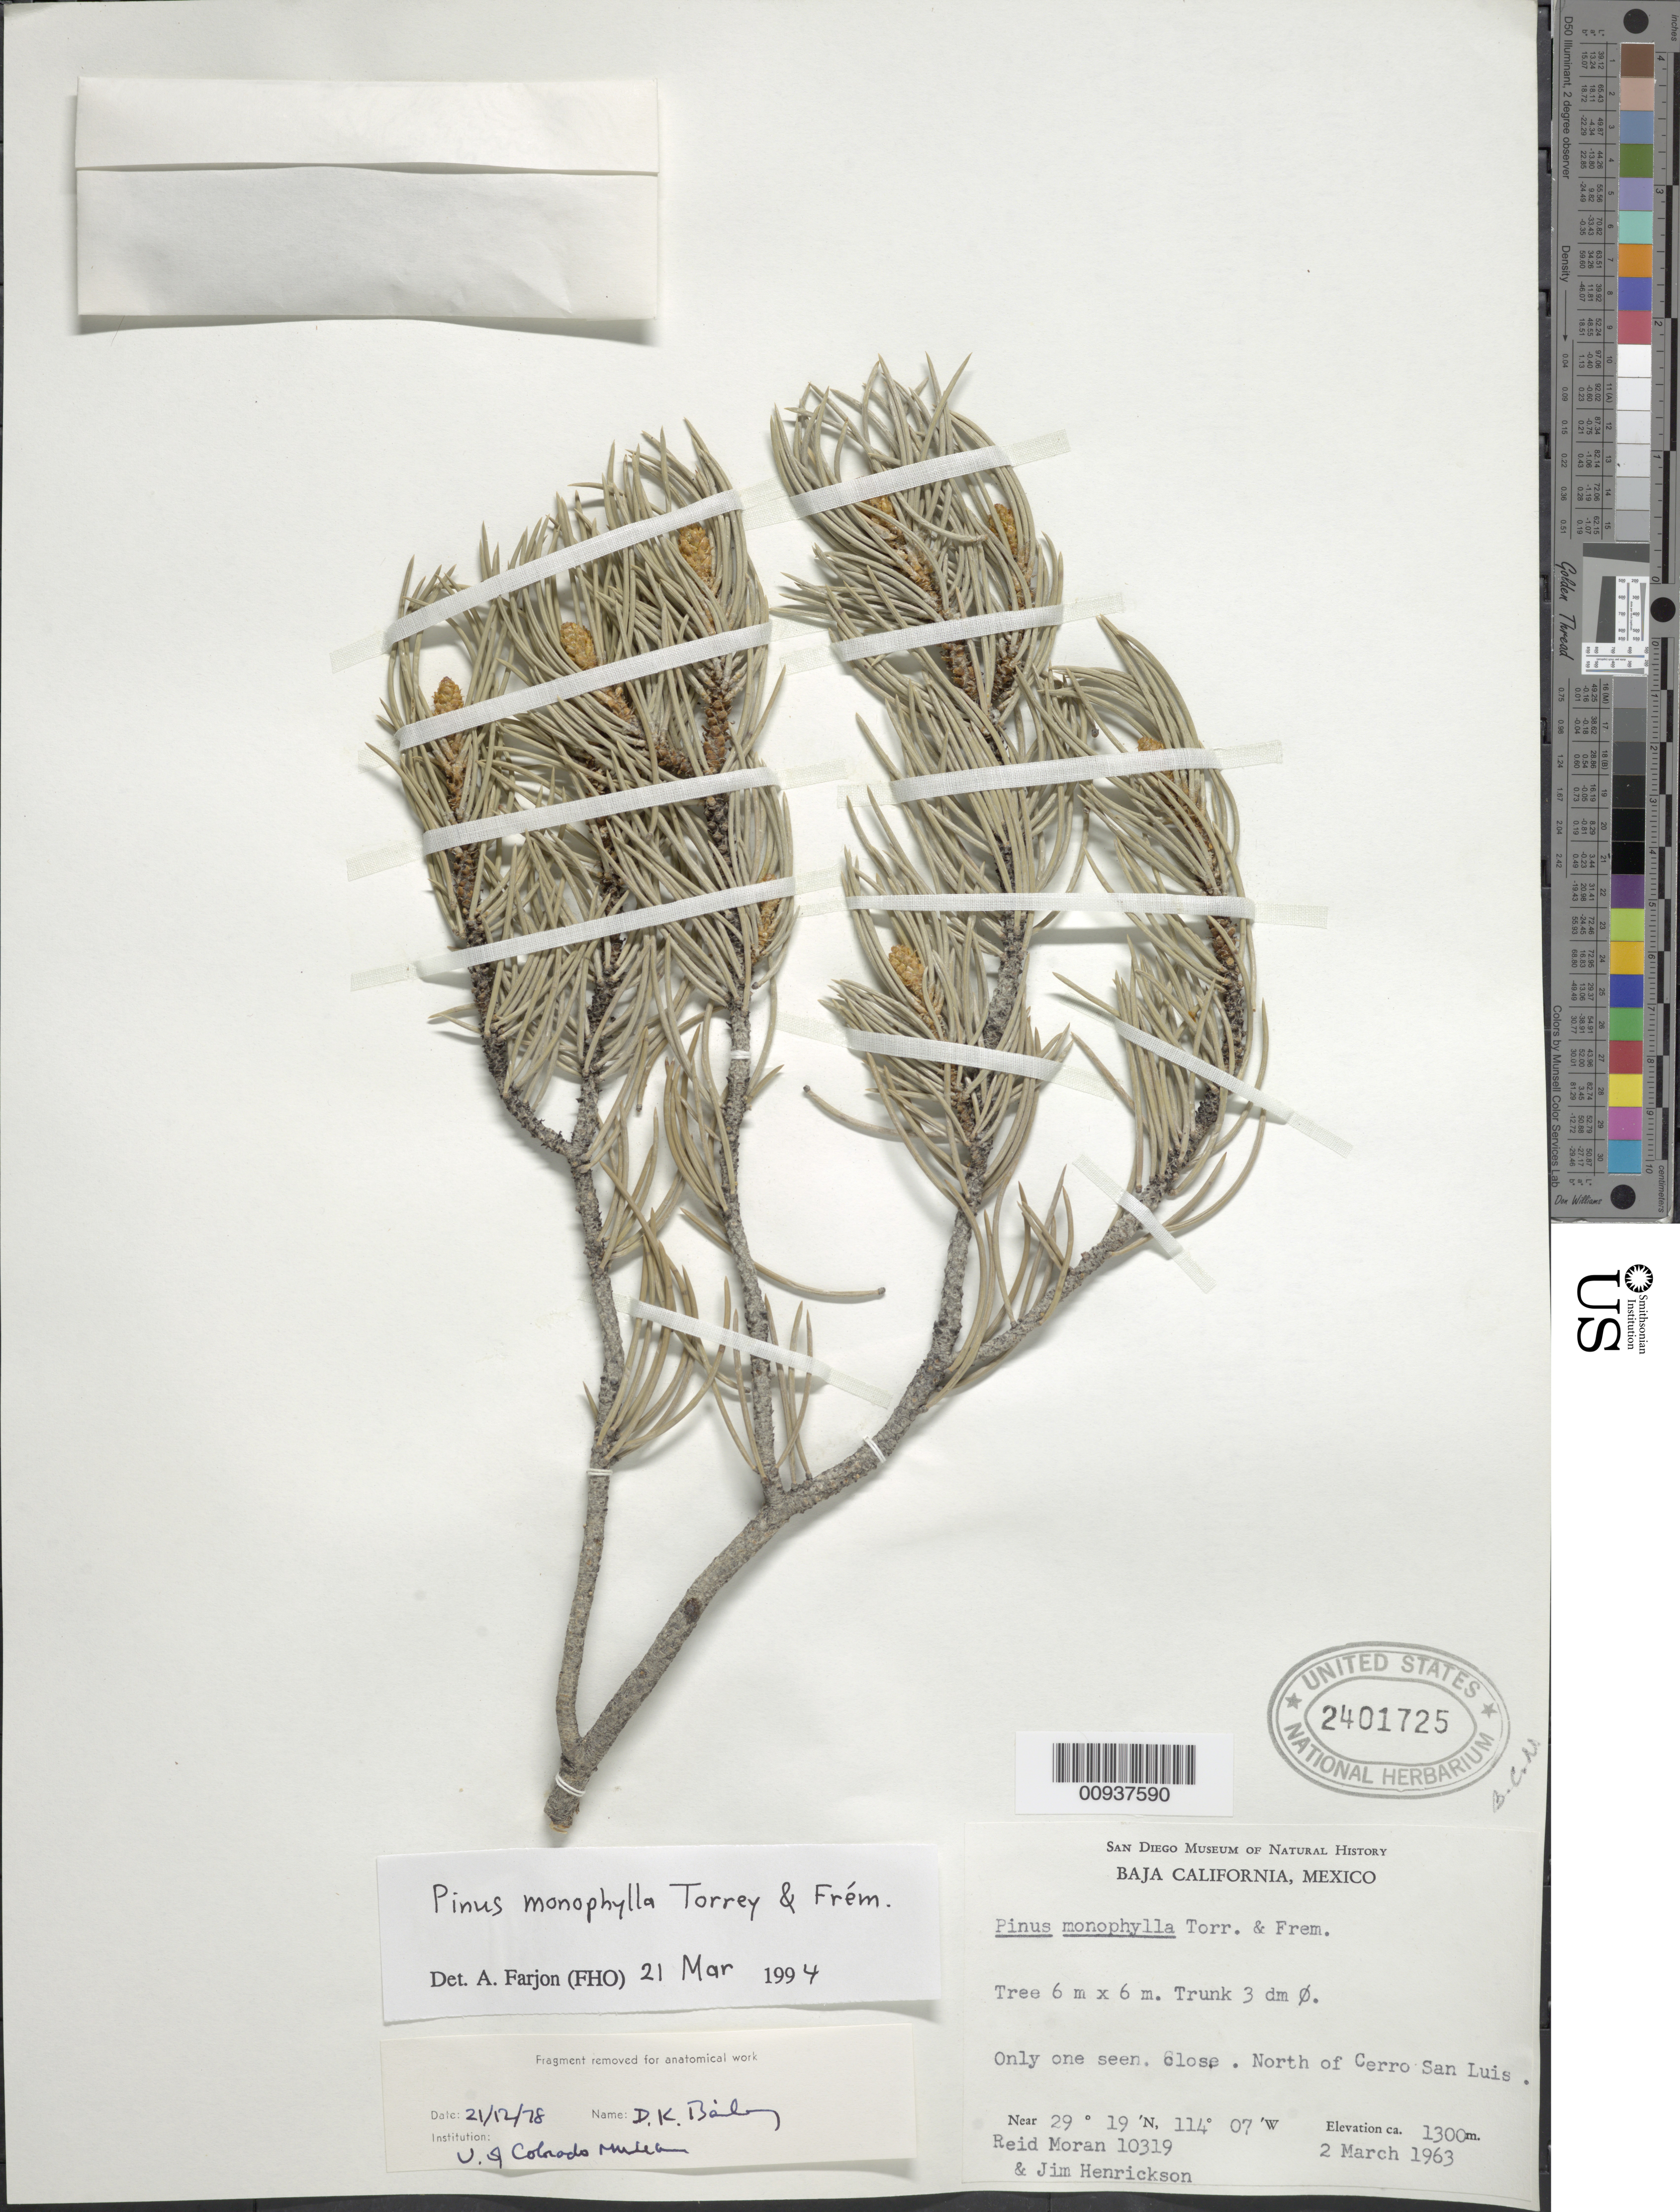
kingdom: Plantae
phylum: Tracheophyta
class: Pinopsida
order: Pinales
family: Pinaceae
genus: Pinus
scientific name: Pinus monophylla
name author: Torr. & Frém.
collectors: R. V. Moran & J. Henrickson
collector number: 10319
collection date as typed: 02 Mar 1963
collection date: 1963-03-02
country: Mexico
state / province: Baja California Norte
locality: Close. North of Cerro San Luis.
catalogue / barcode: US 2401725